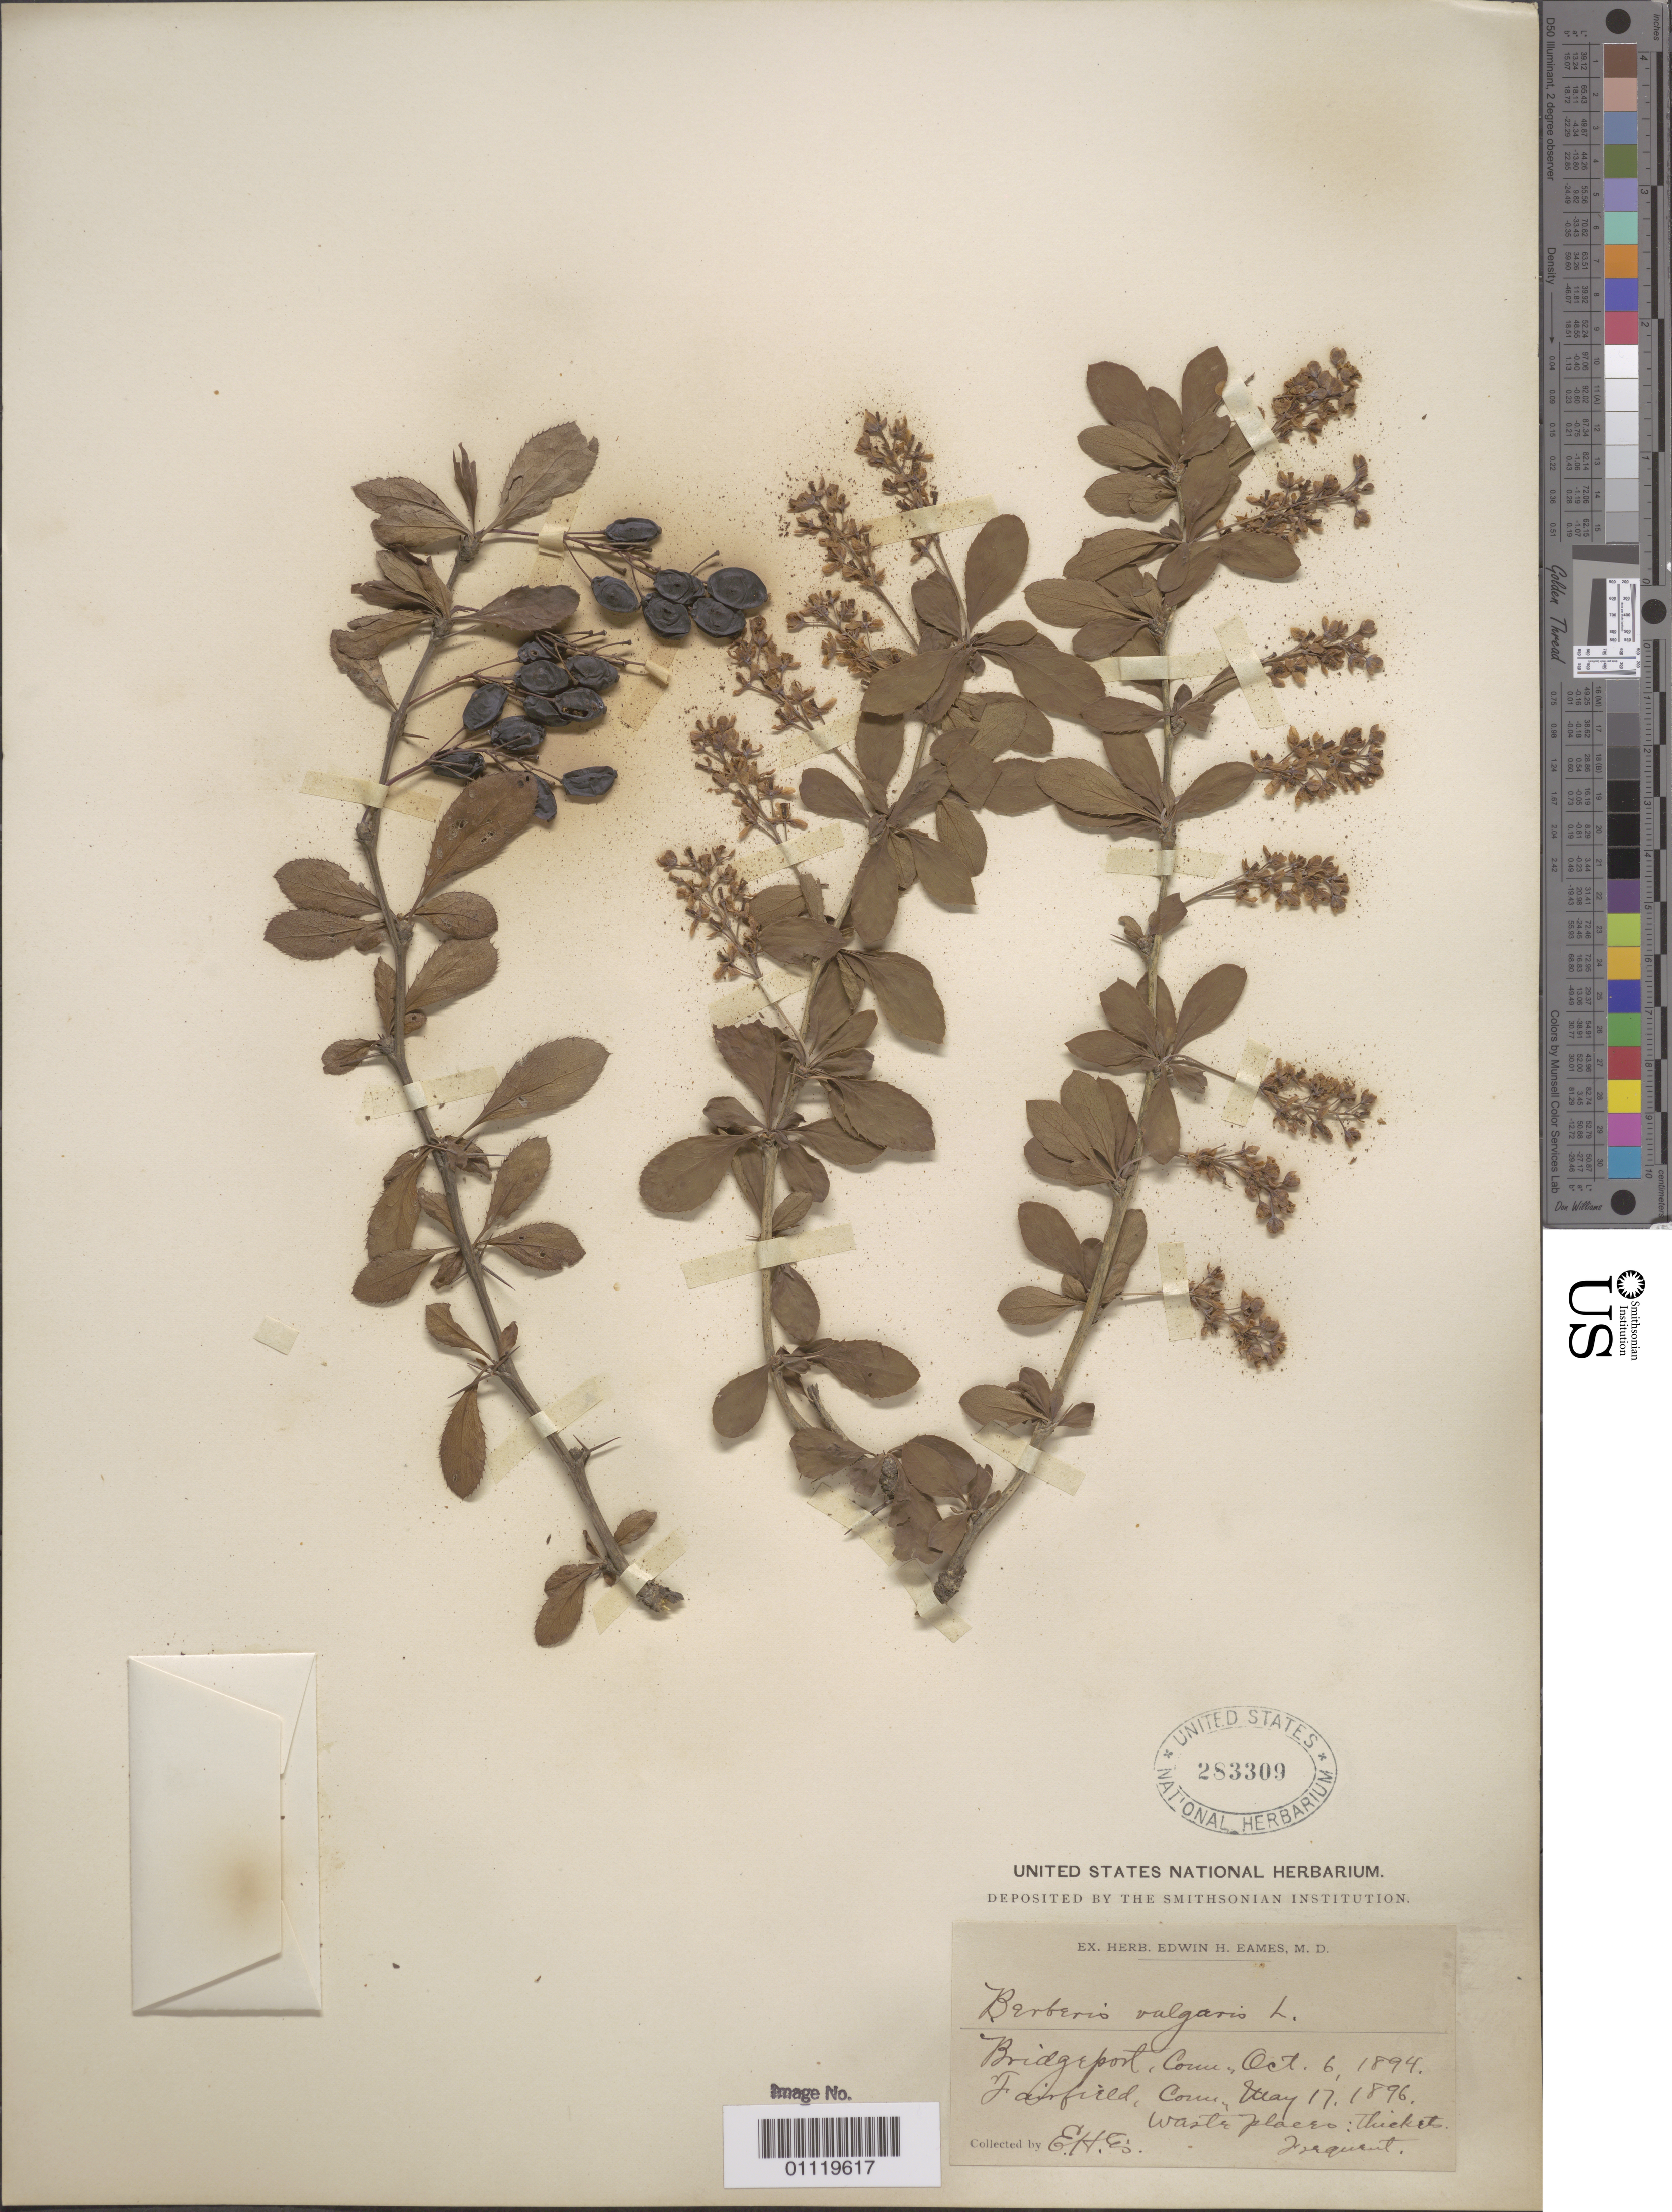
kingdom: Plantae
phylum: Tracheophyta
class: Magnoliopsida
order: Ranunculales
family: Berberidaceae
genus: Berberis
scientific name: Berberis vulgaris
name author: L.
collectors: E. H. Eames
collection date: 1894-10-06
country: United States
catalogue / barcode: US 283309